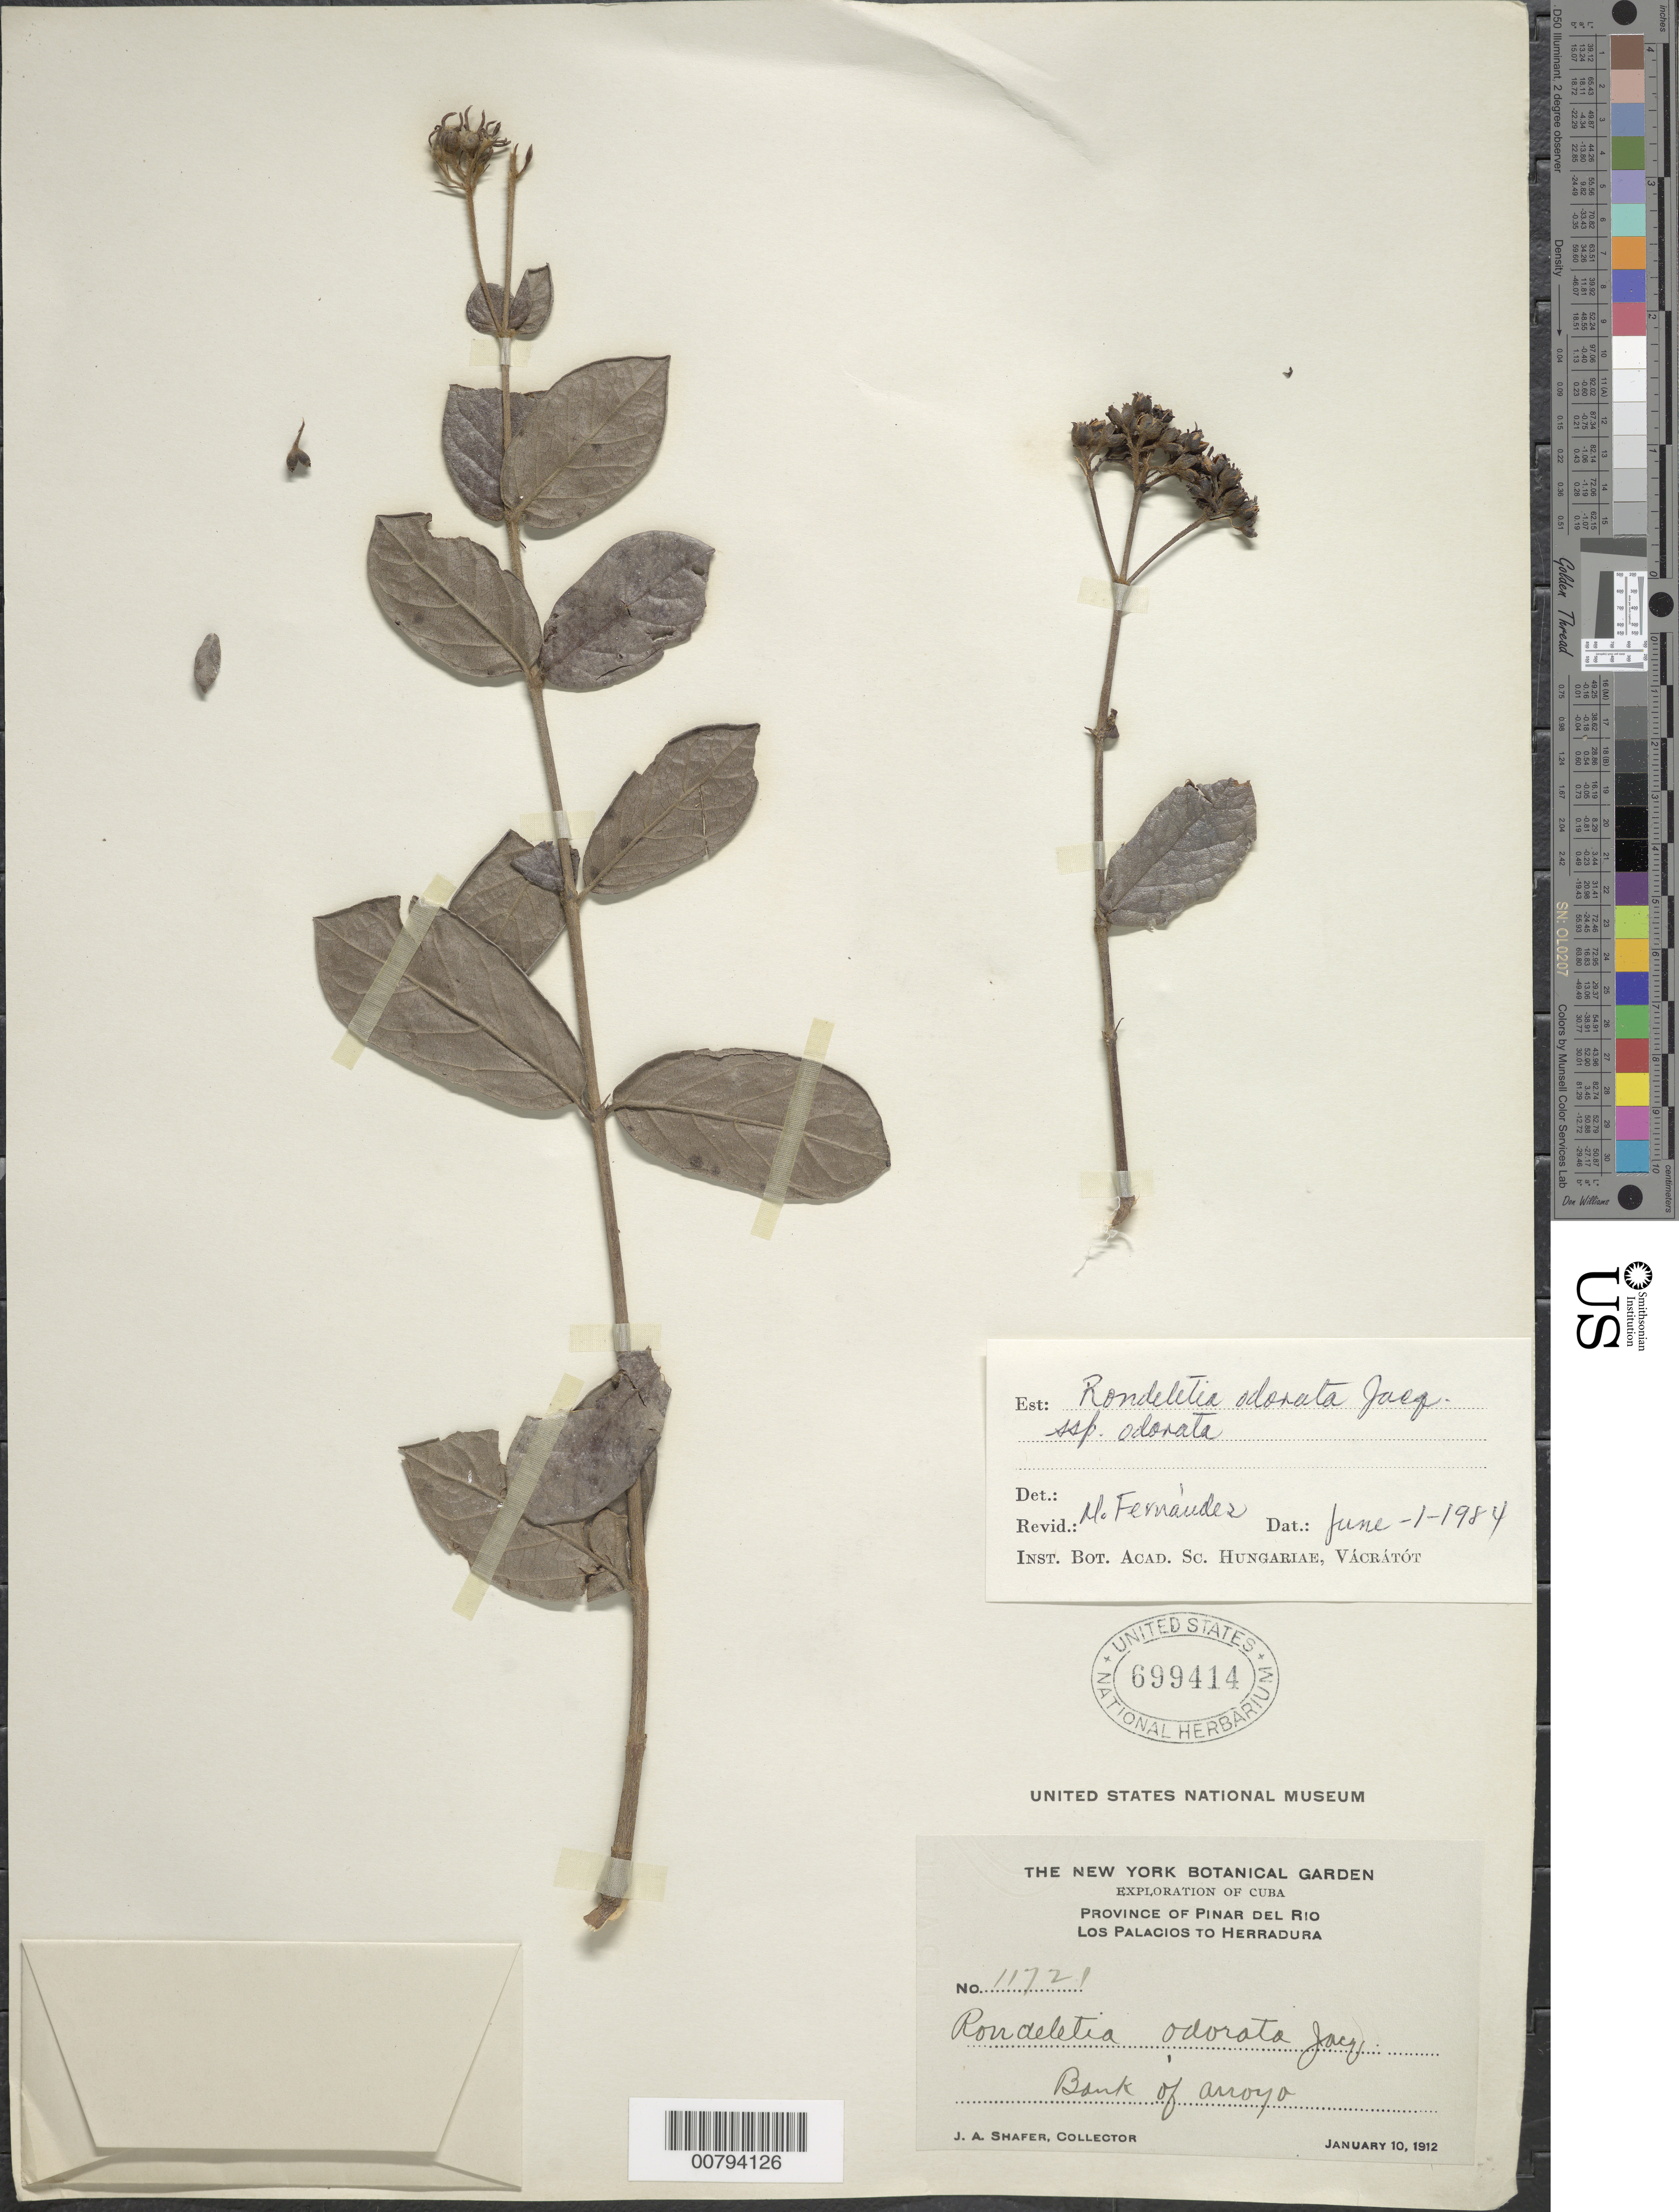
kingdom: Plantae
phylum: Tracheophyta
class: Magnoliopsida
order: Gentianales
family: Rubiaceae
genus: Rondeletia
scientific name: Rondeletia odorata subsp. odorata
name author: Jacq.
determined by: Fernández, M.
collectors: J. A. Shafer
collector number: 117221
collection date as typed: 10 Jan 1912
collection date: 1912-01-10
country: Cuba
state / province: Pinar del Rio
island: Cuba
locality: Los Palacios to Herradura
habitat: Bank of arroya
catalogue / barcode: US 699414